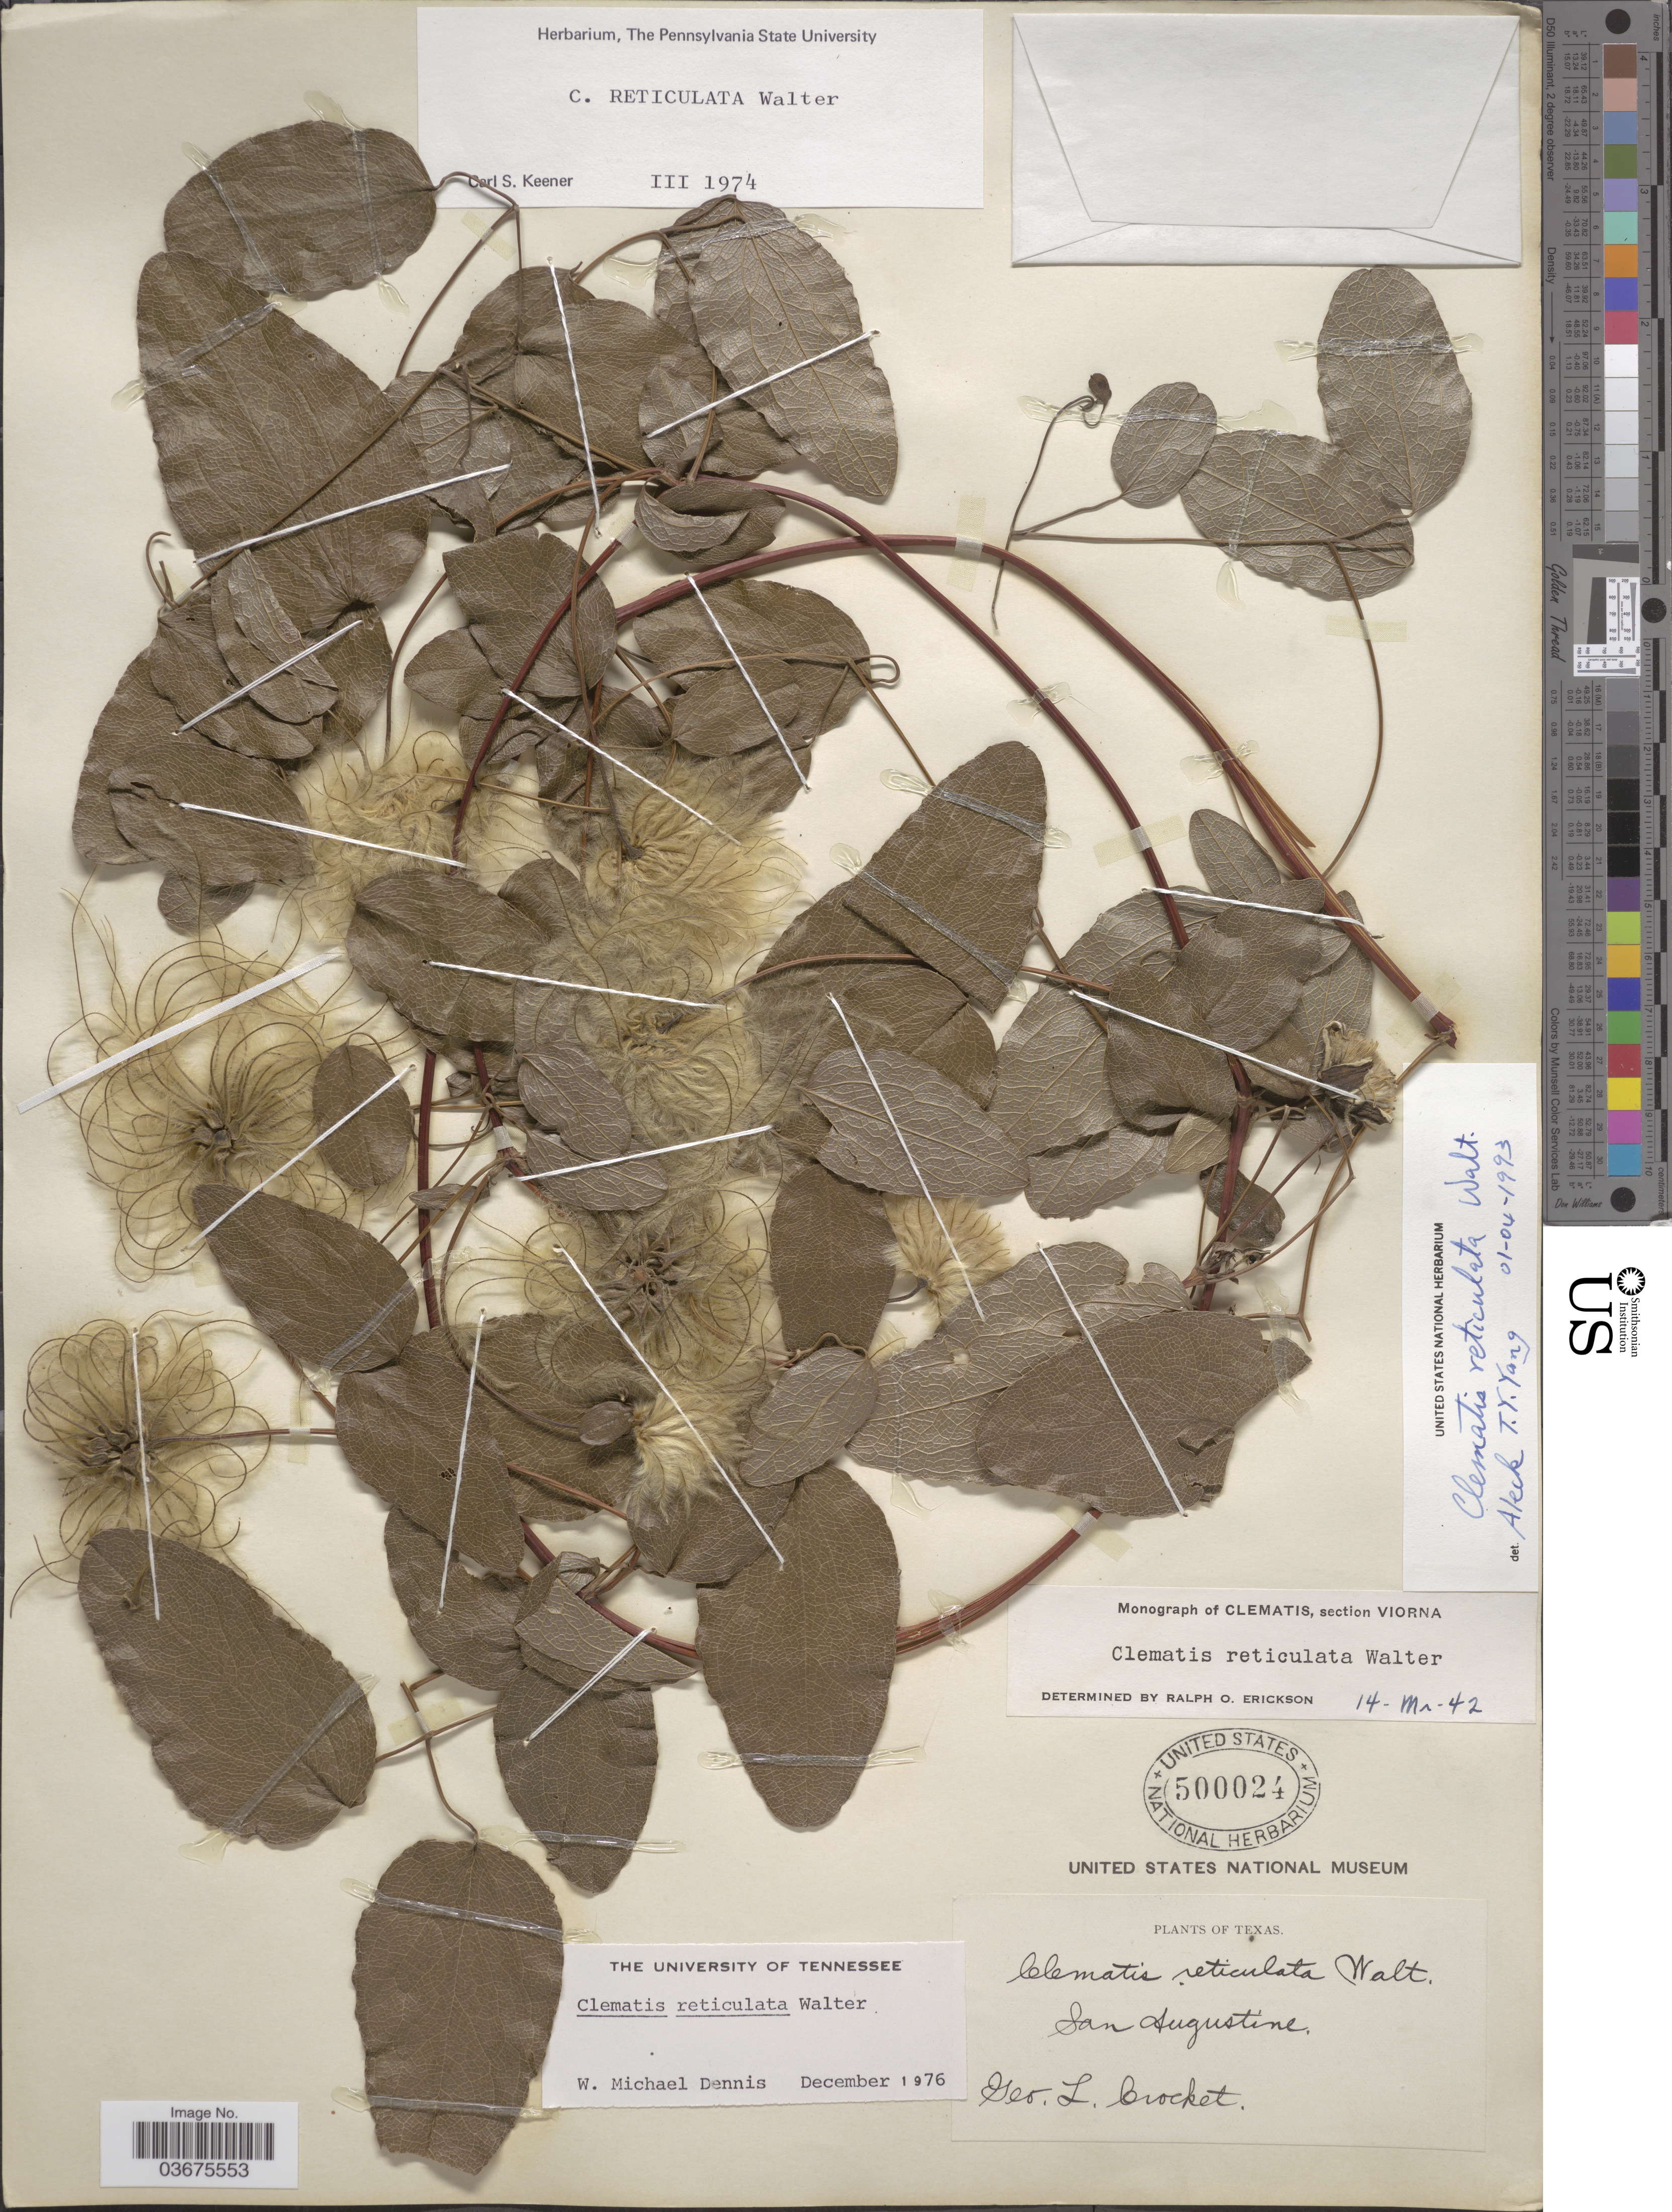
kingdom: Plantae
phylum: Tracheophyta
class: Magnoliopsida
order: Ranunculales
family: Ranunculaceae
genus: Clematis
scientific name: Clematis reticulata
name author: Walter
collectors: G. Crocket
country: United States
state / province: Texas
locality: San Augustine.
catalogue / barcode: US 500024